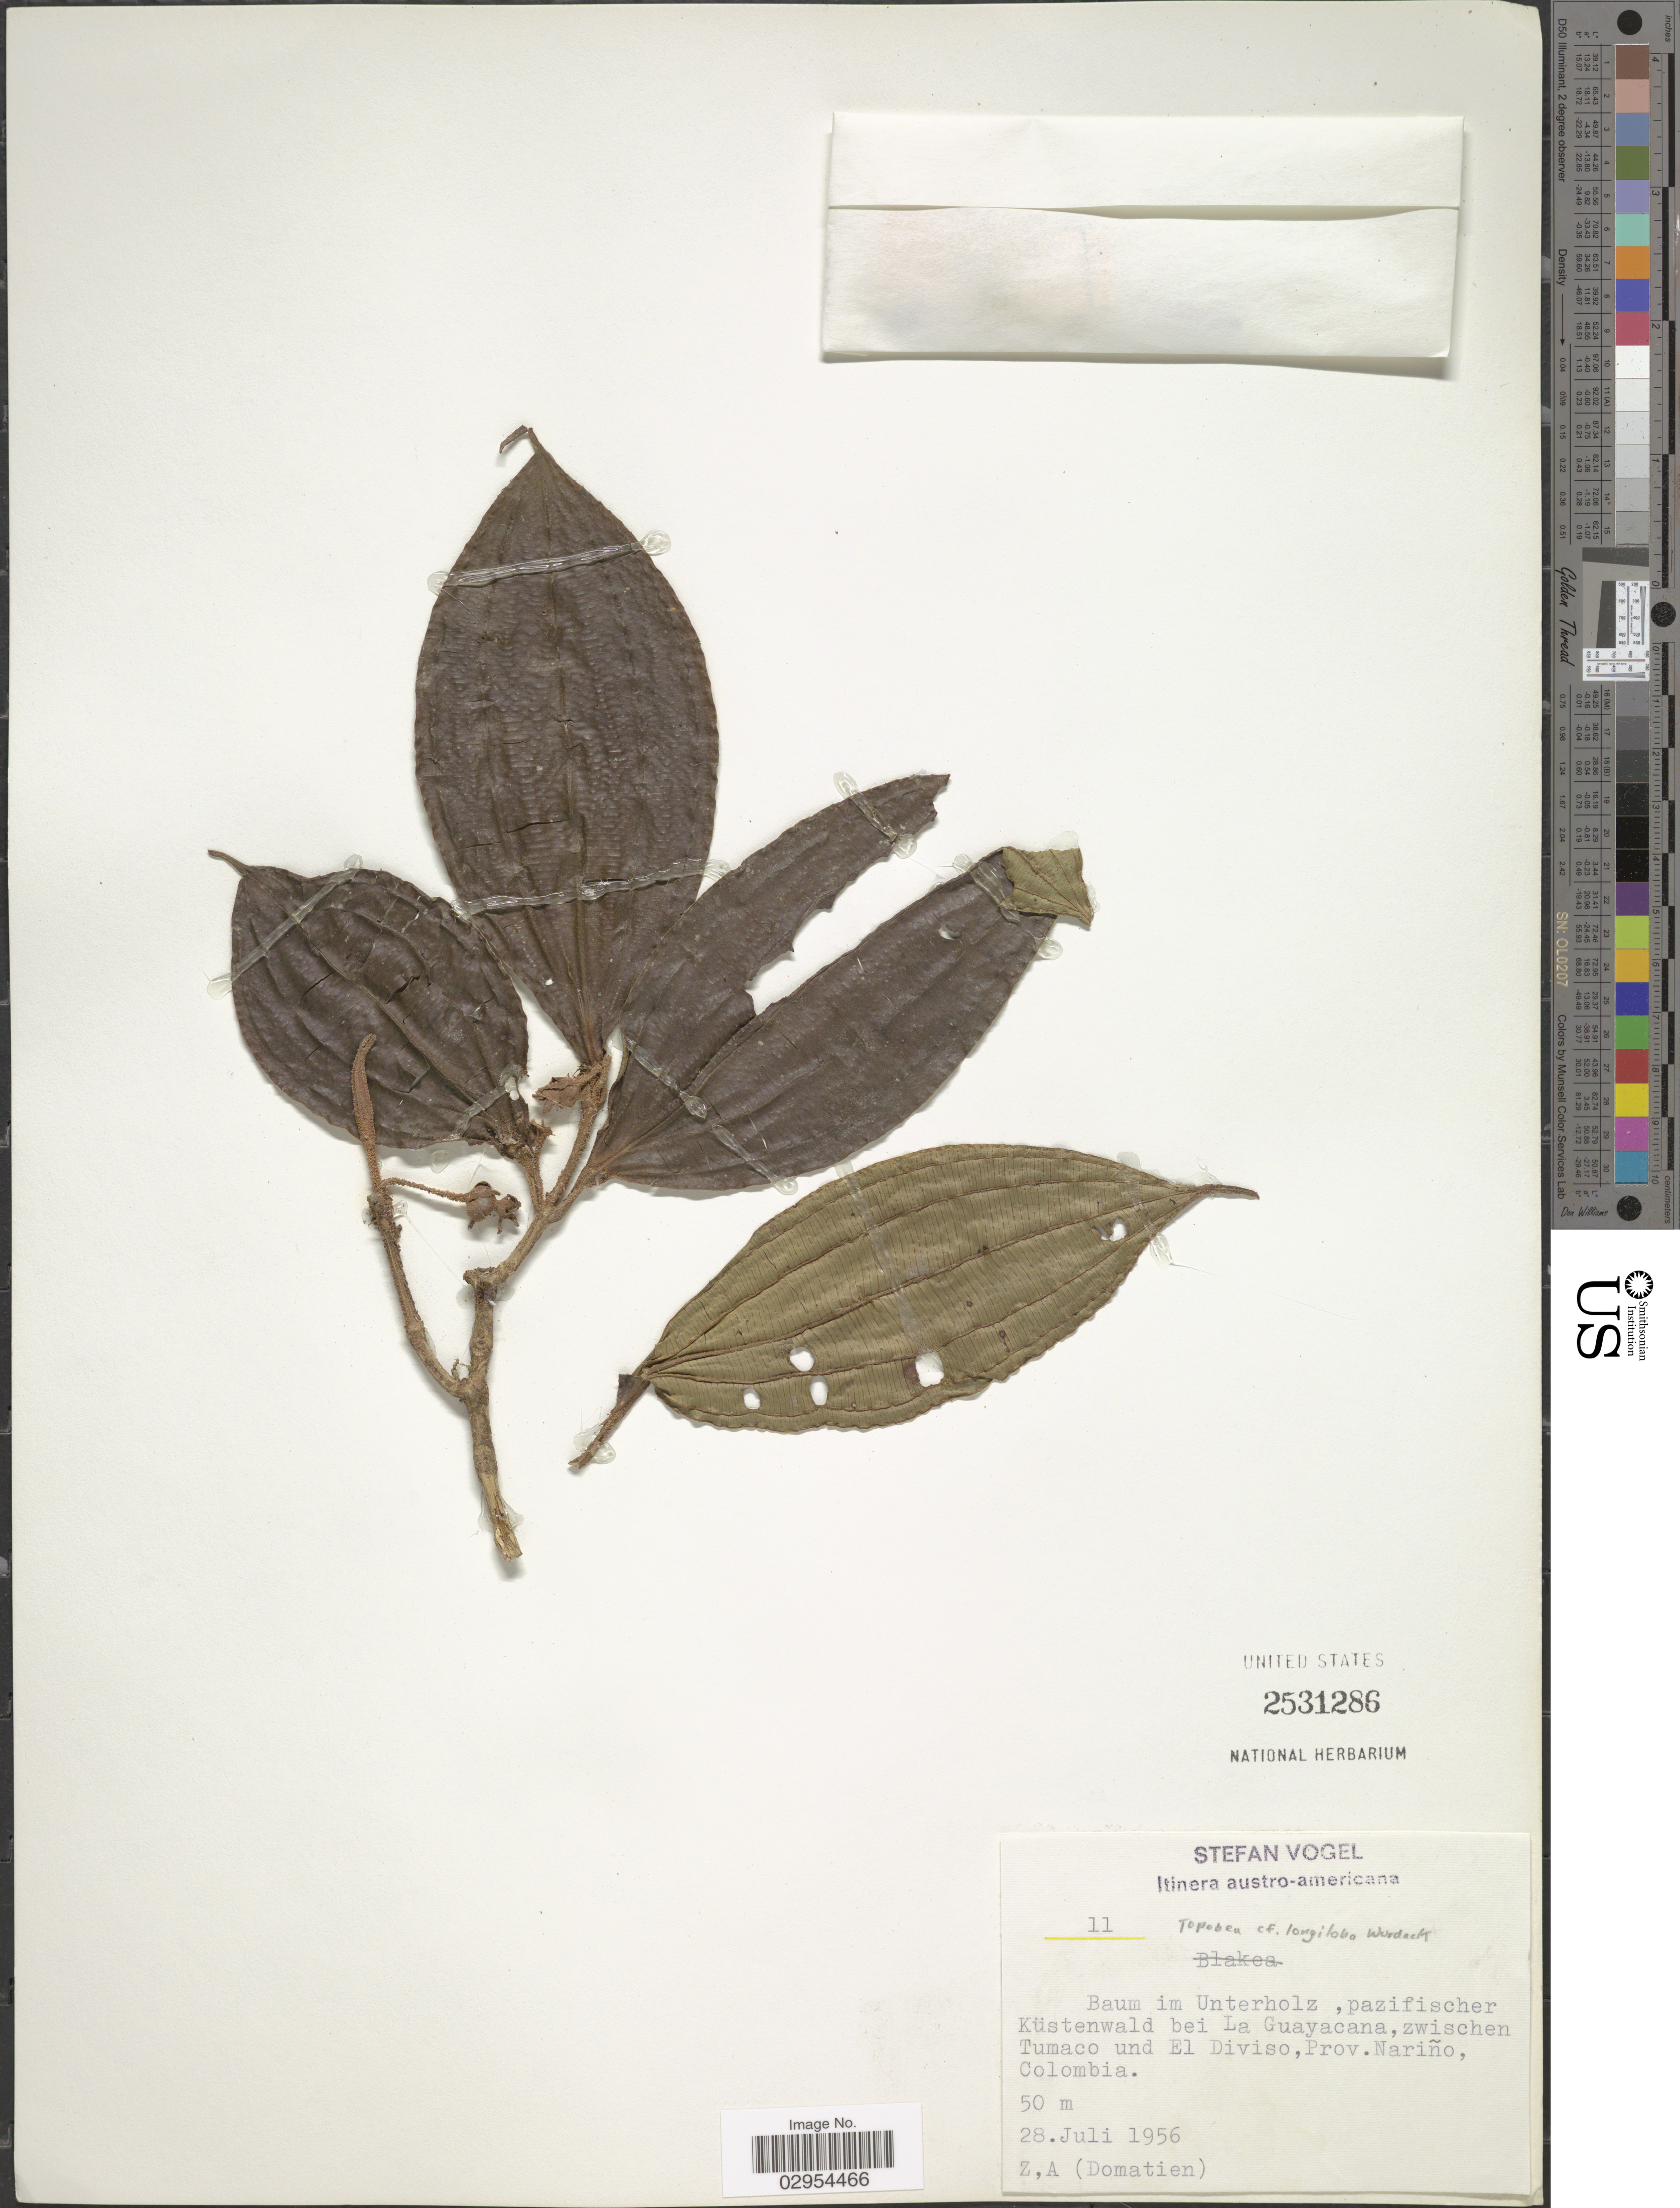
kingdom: Plantae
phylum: Tracheophyta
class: Magnoliopsida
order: Myrtales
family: Melastomataceae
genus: Topobea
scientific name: Topobea sp.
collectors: S. Vogel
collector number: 11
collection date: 1956-07-28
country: Colombia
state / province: Nariño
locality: Itinera austro-americana. Im Unterholz, pazifischer Küstenwakd bei La Guayacana, zwischen Tumaco und El Diviso.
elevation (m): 50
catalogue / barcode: US 2531286